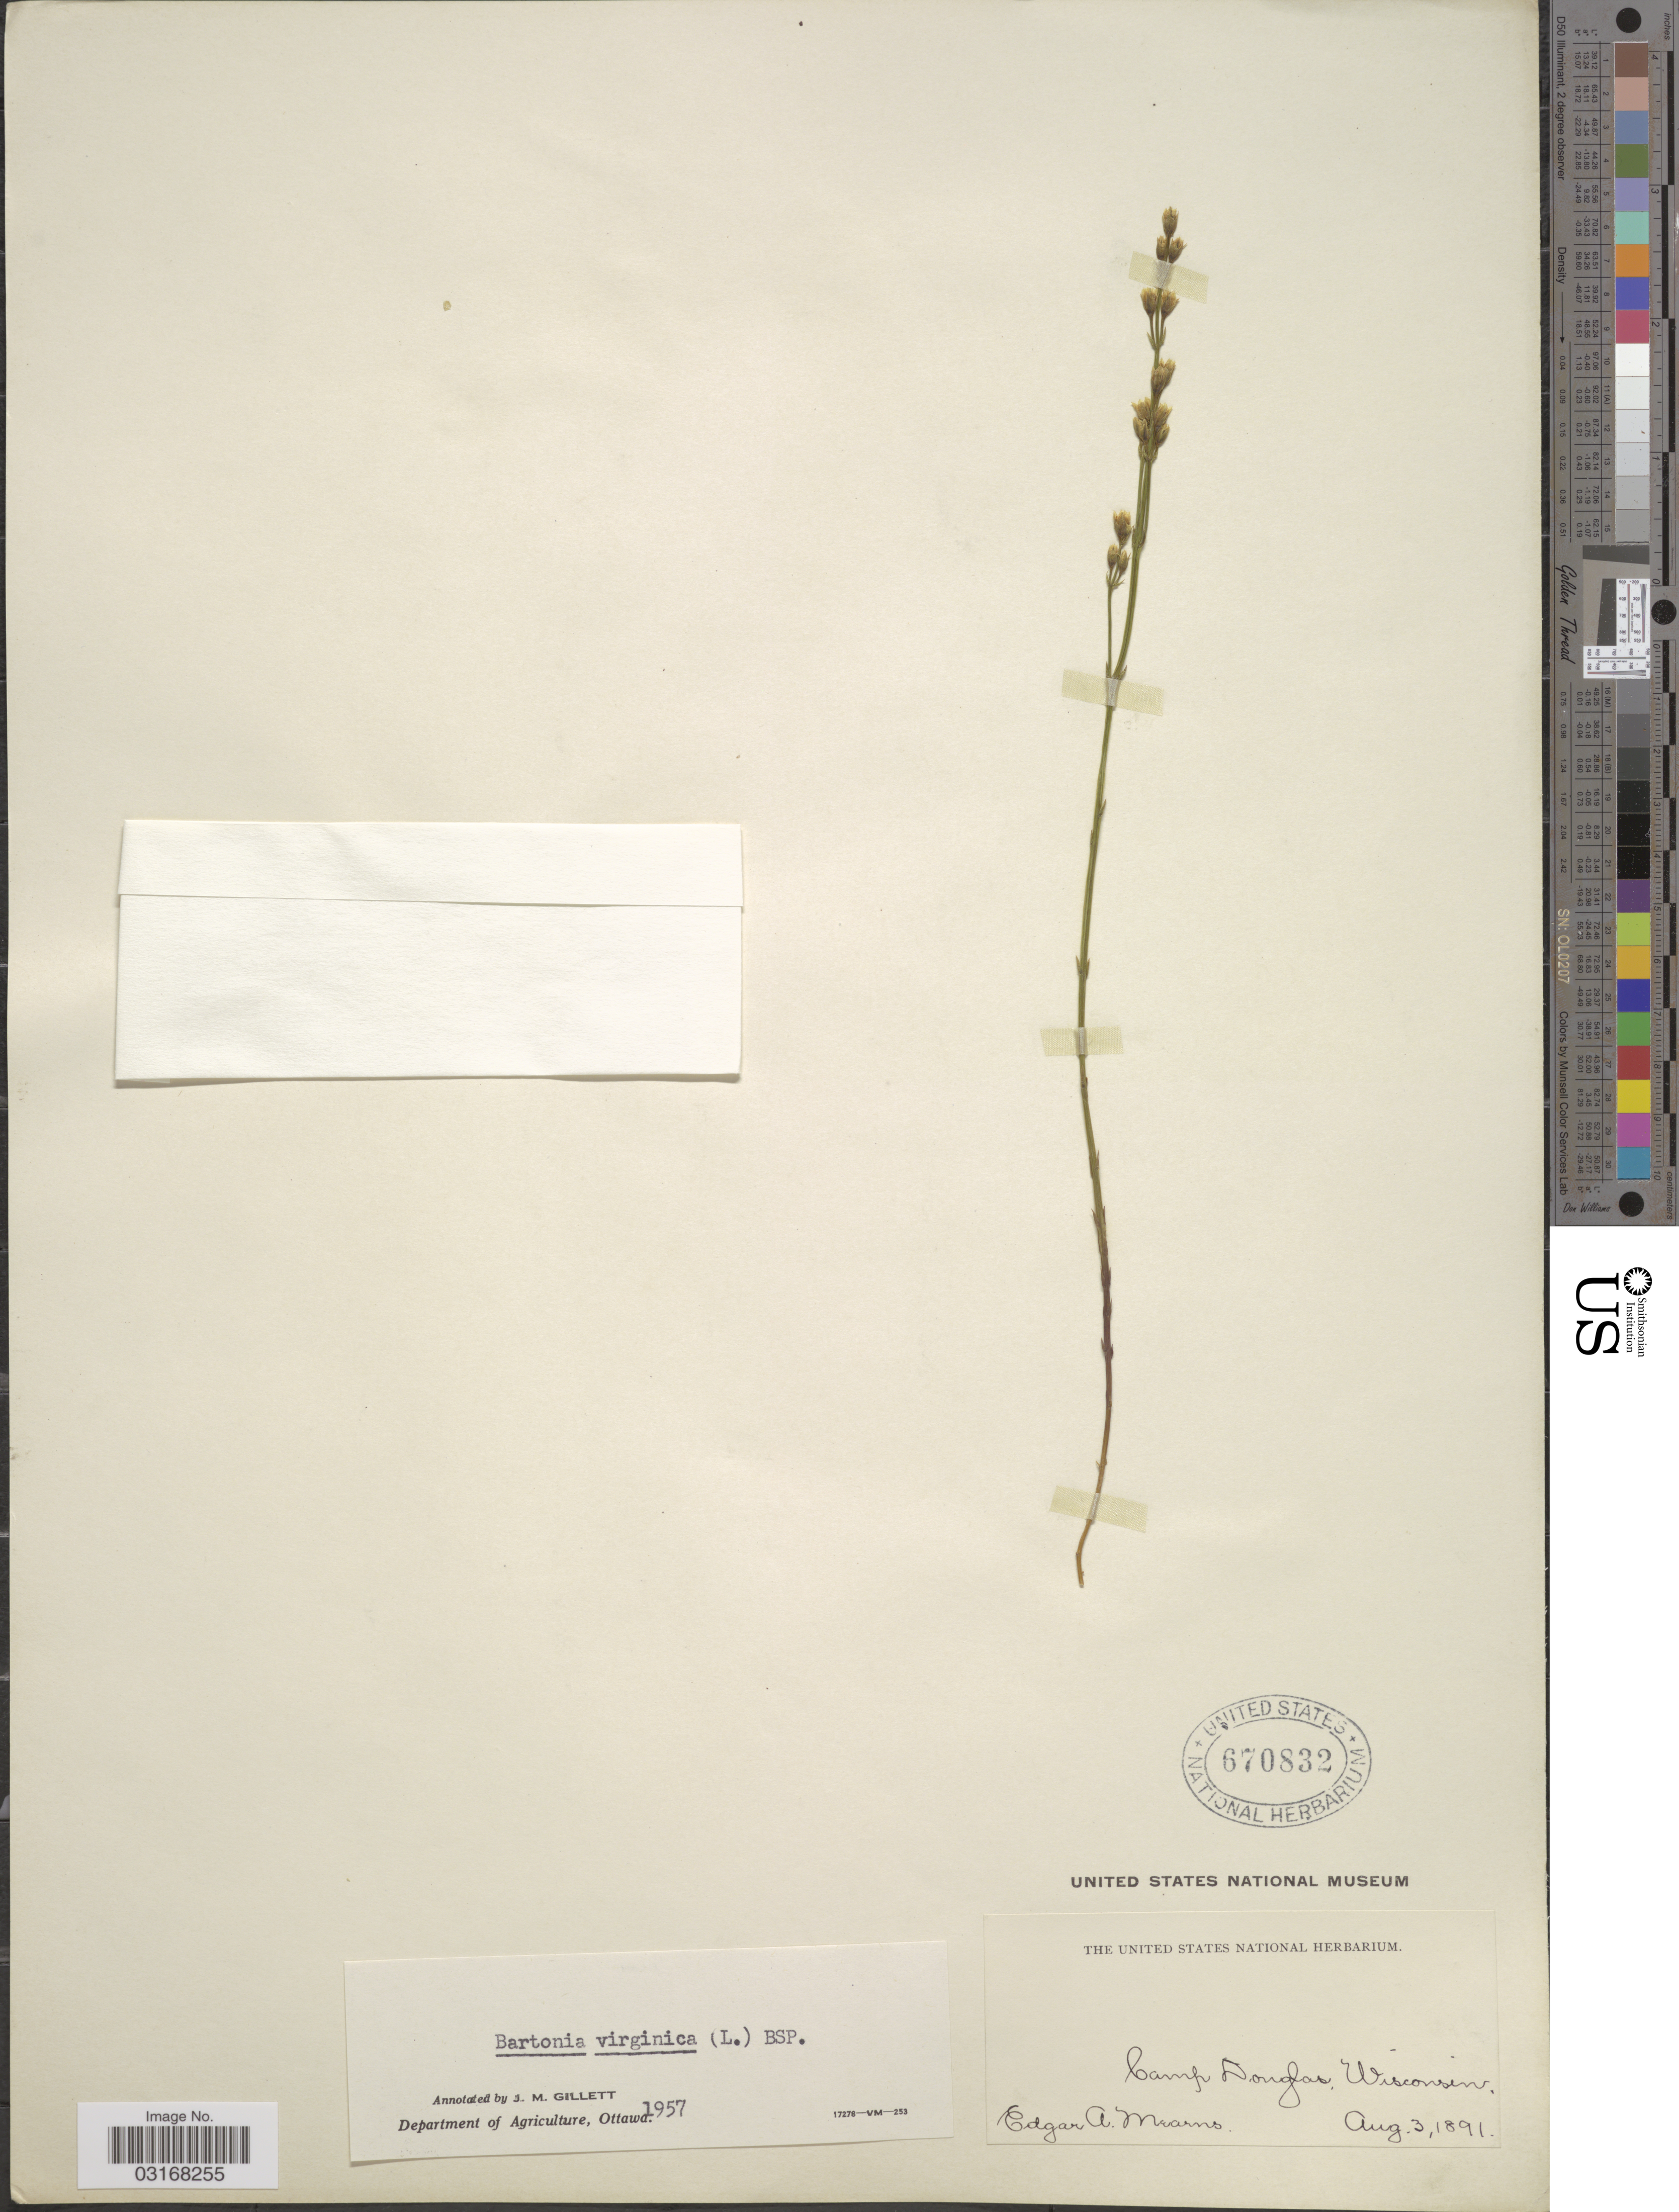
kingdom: Plantae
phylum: Tracheophyta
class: Magnoliopsida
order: Gentianales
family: Gentianaceae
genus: Bartonia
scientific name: Bartonia virginica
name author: (L.) Britton, Stearns & Poggenb.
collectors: E. A. Mearns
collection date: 1891-08-03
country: United States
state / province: Wisconsin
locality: Camp Douglas.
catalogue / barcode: US 670832